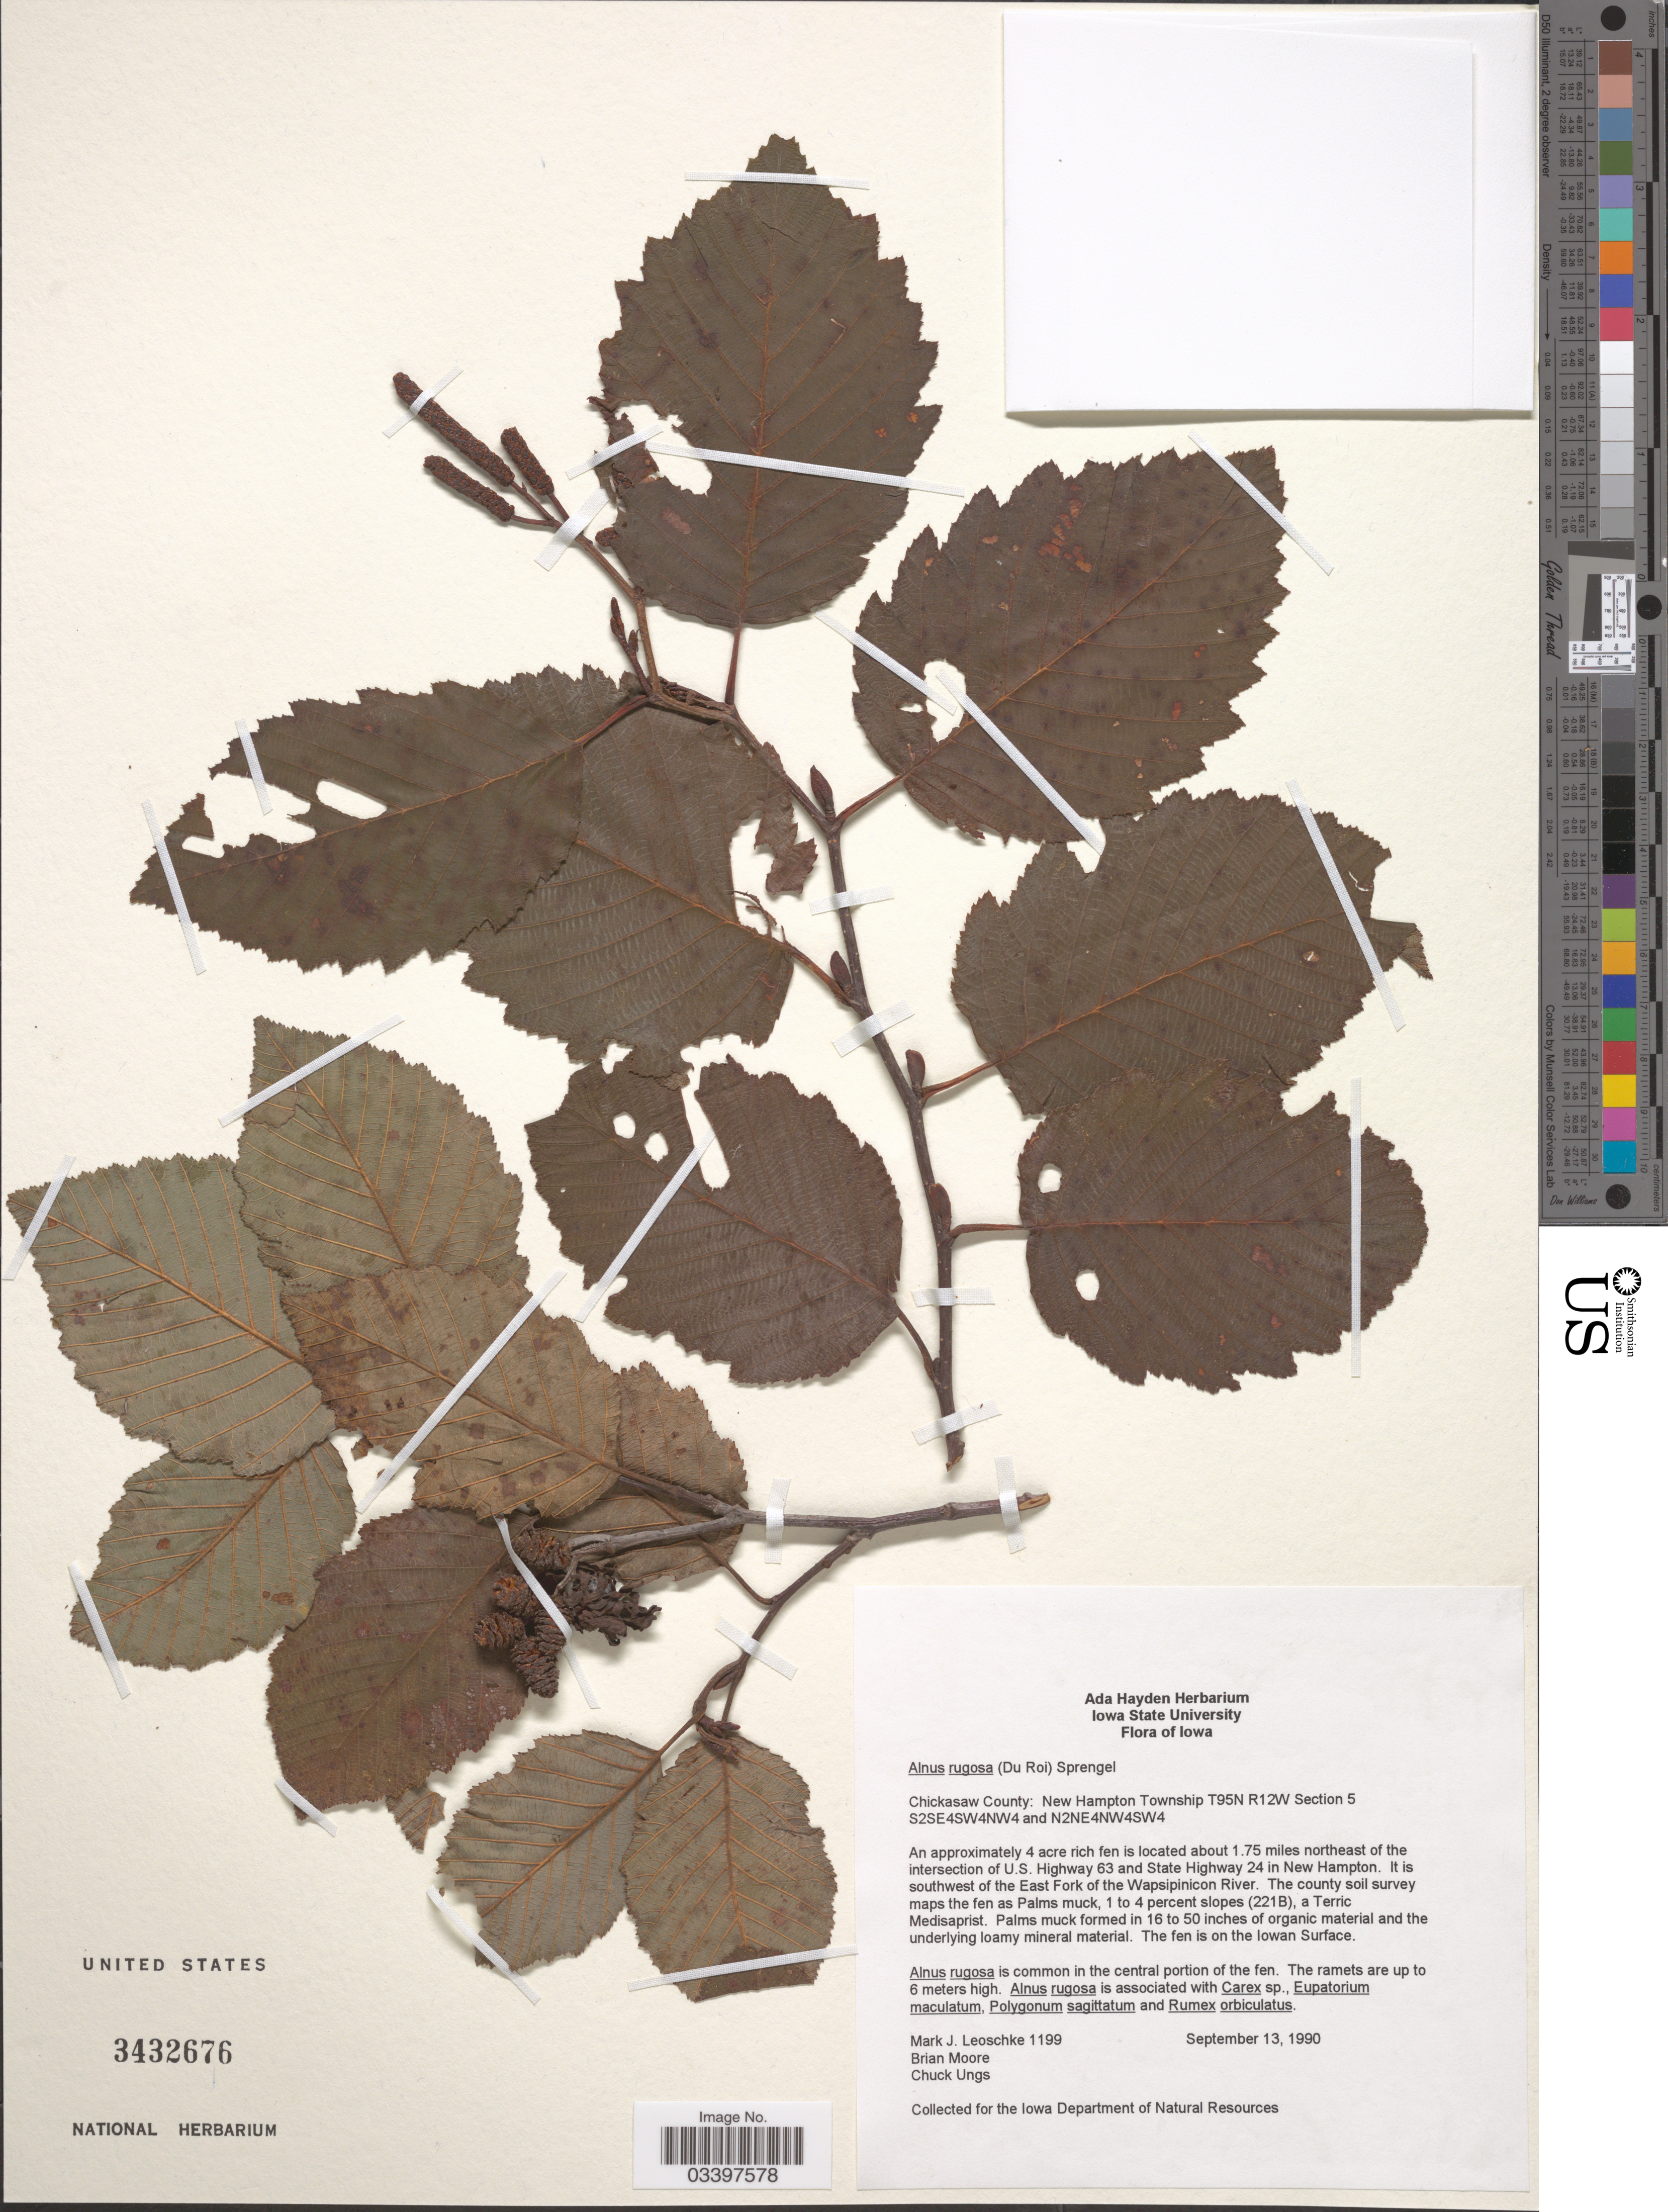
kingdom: Plantae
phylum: Tracheophyta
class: Magnoliopsida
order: Fagales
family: Betulaceae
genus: Alnus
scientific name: Alnus incana subsp. rugosa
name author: (Du Roi) R.T. Clausen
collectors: M. J. Leoschke, B. Moore & C. Ungs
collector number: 1199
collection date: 1990-09-13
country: United States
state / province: Iowa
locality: Chickasaw County: New Hampton Township T95N R12W Section 5 S2SE4SW4NW4 and N2NE4NW4SW4. An approximately 4 acre rich fen is located about 1.75 miles northeast of the intersection of U.S. Highway 63 and State Highway 24 in New Hampton. It is southwest of the East Fork of the Wapsipinicon River.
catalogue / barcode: US 3432676